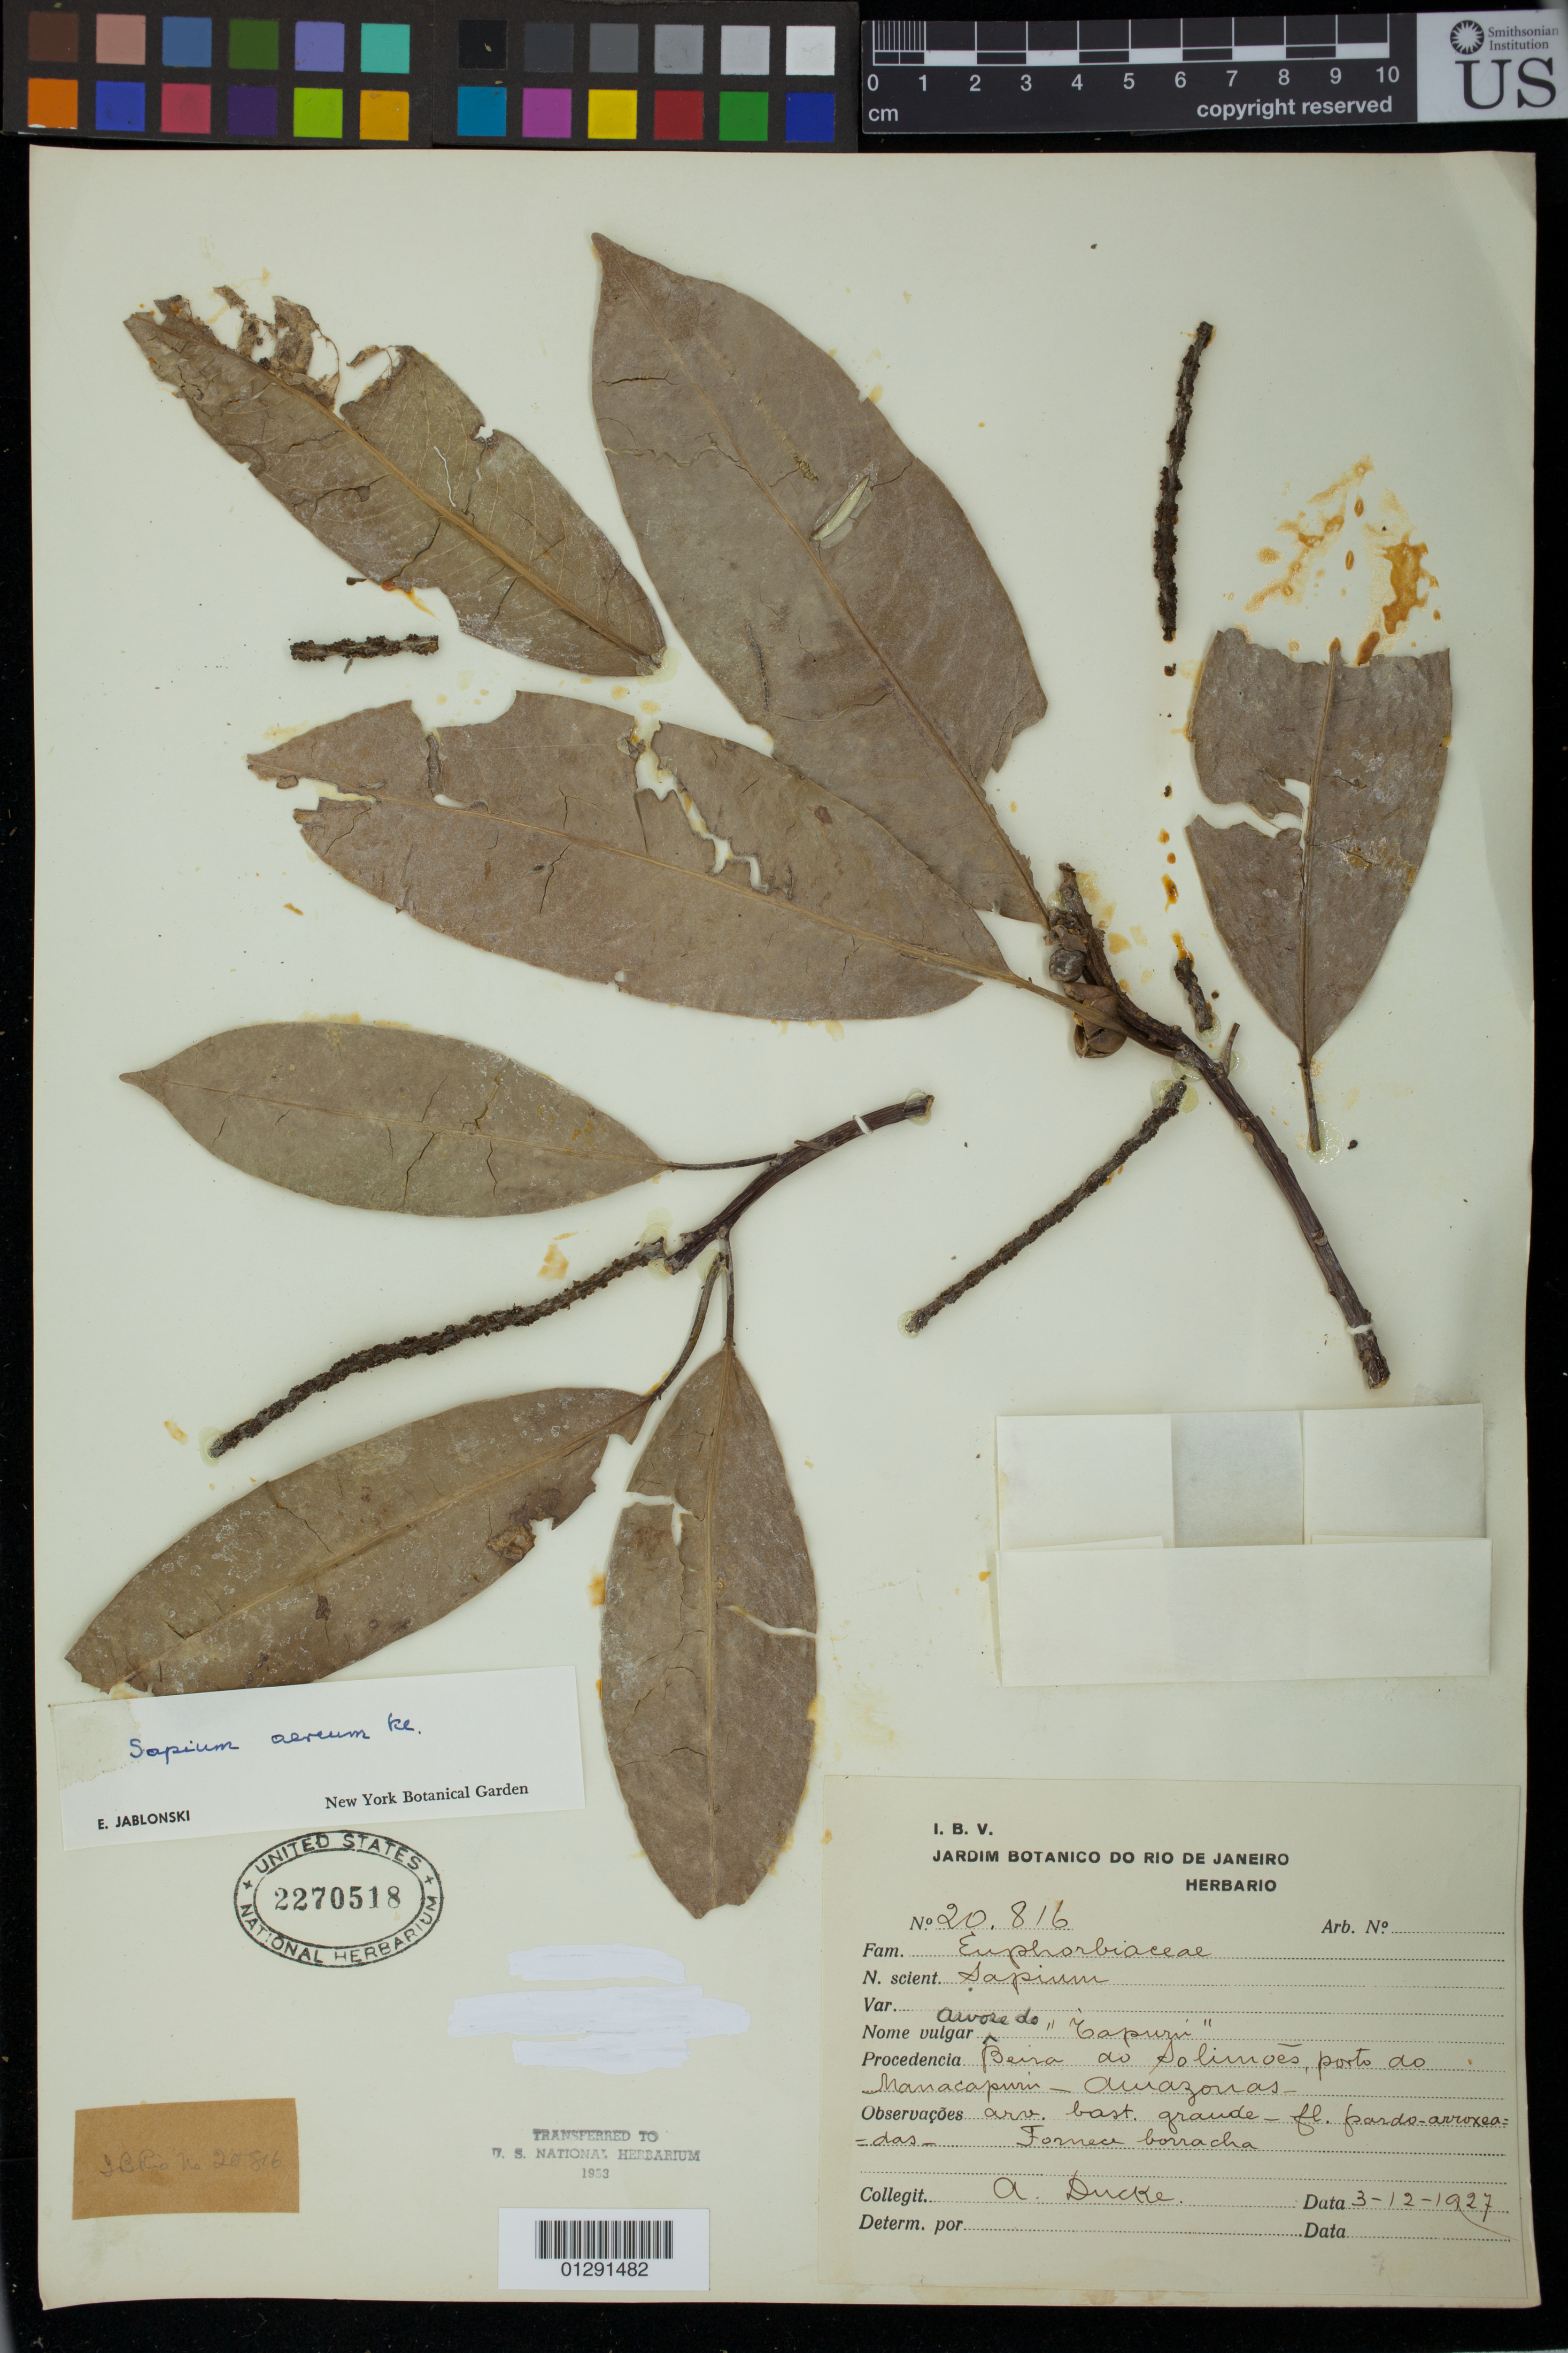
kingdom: Plantae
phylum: Tracheophyta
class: Magnoliopsida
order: Malpighiales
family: Euphorbiaceae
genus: Sapium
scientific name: Sapium lauriflorum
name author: (A. Rich.) Griseb.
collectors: A. Ducke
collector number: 20816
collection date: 1927-12-03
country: Brazil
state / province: Amazonas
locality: Beira do Solimoes, porto de Manacapuru.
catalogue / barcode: US 2270518